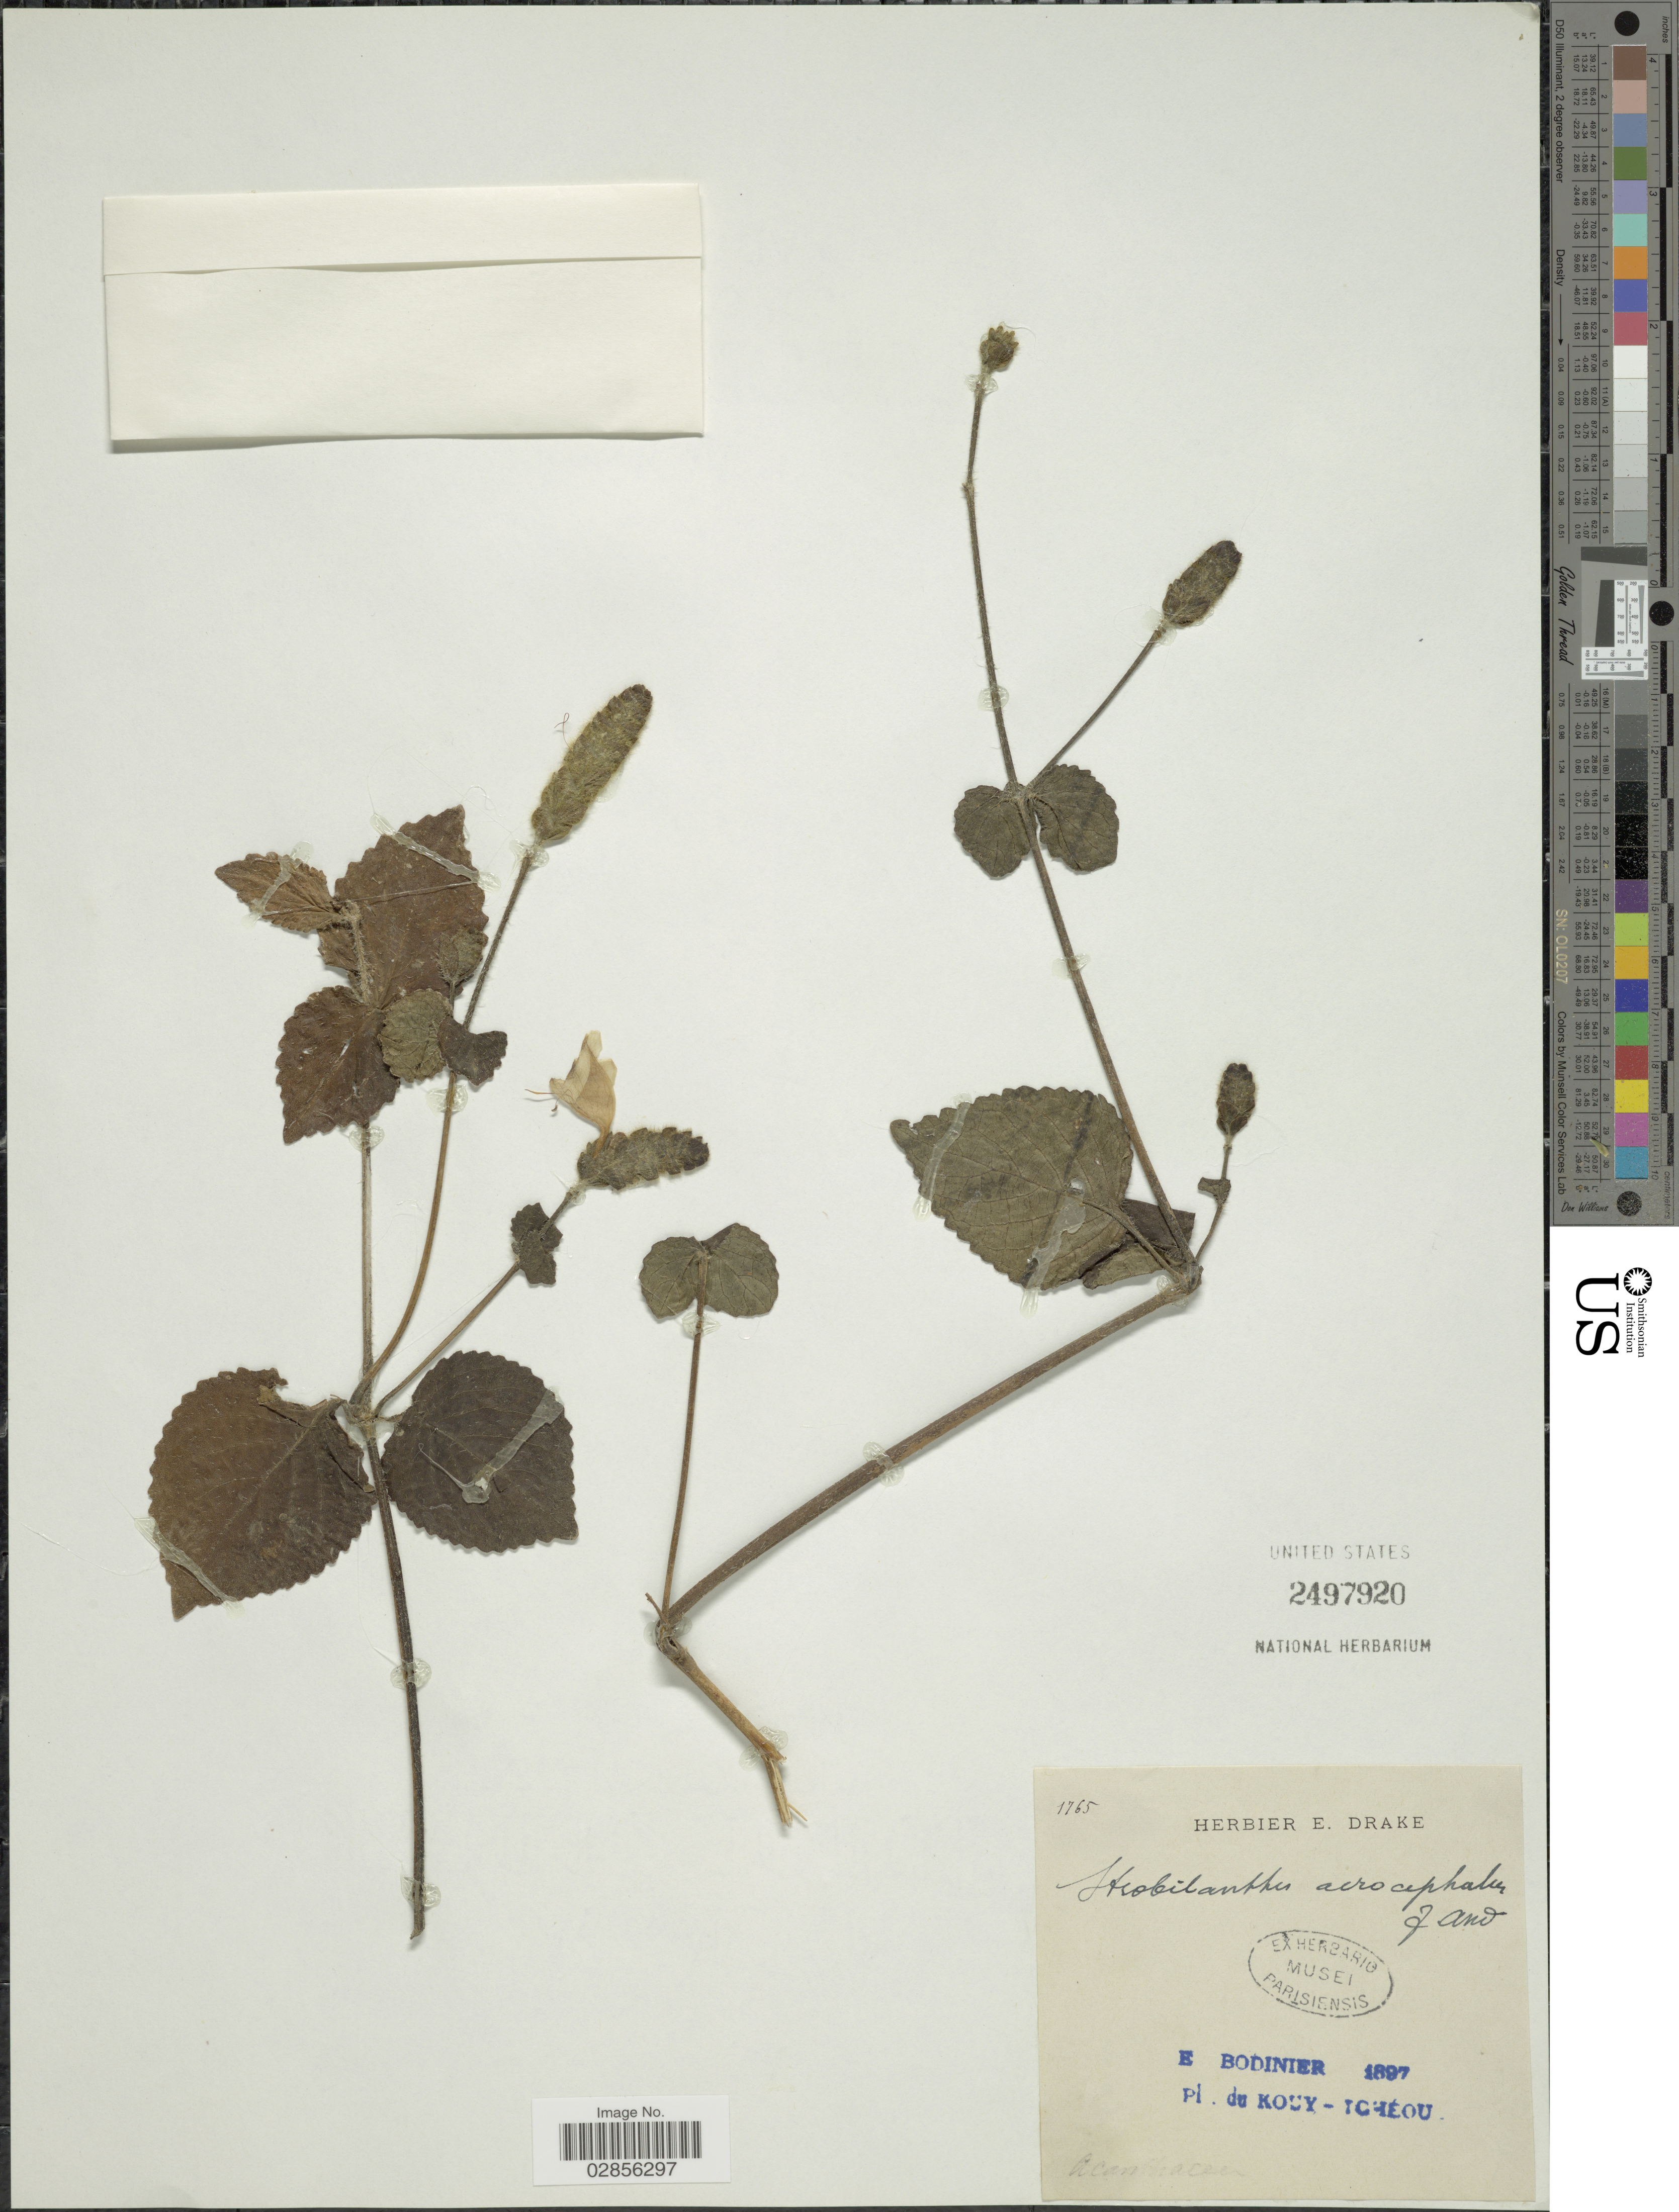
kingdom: Plantae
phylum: Tracheophyta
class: Magnoliopsida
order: Lamiales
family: Acanthaceae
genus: Strobilanthes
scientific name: Strobilanthes acrocephala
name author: T. Anderson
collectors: E. Bodinier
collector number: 1765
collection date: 1897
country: China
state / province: Guizhou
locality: Kouy-Tchéou.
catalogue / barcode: US 2497920